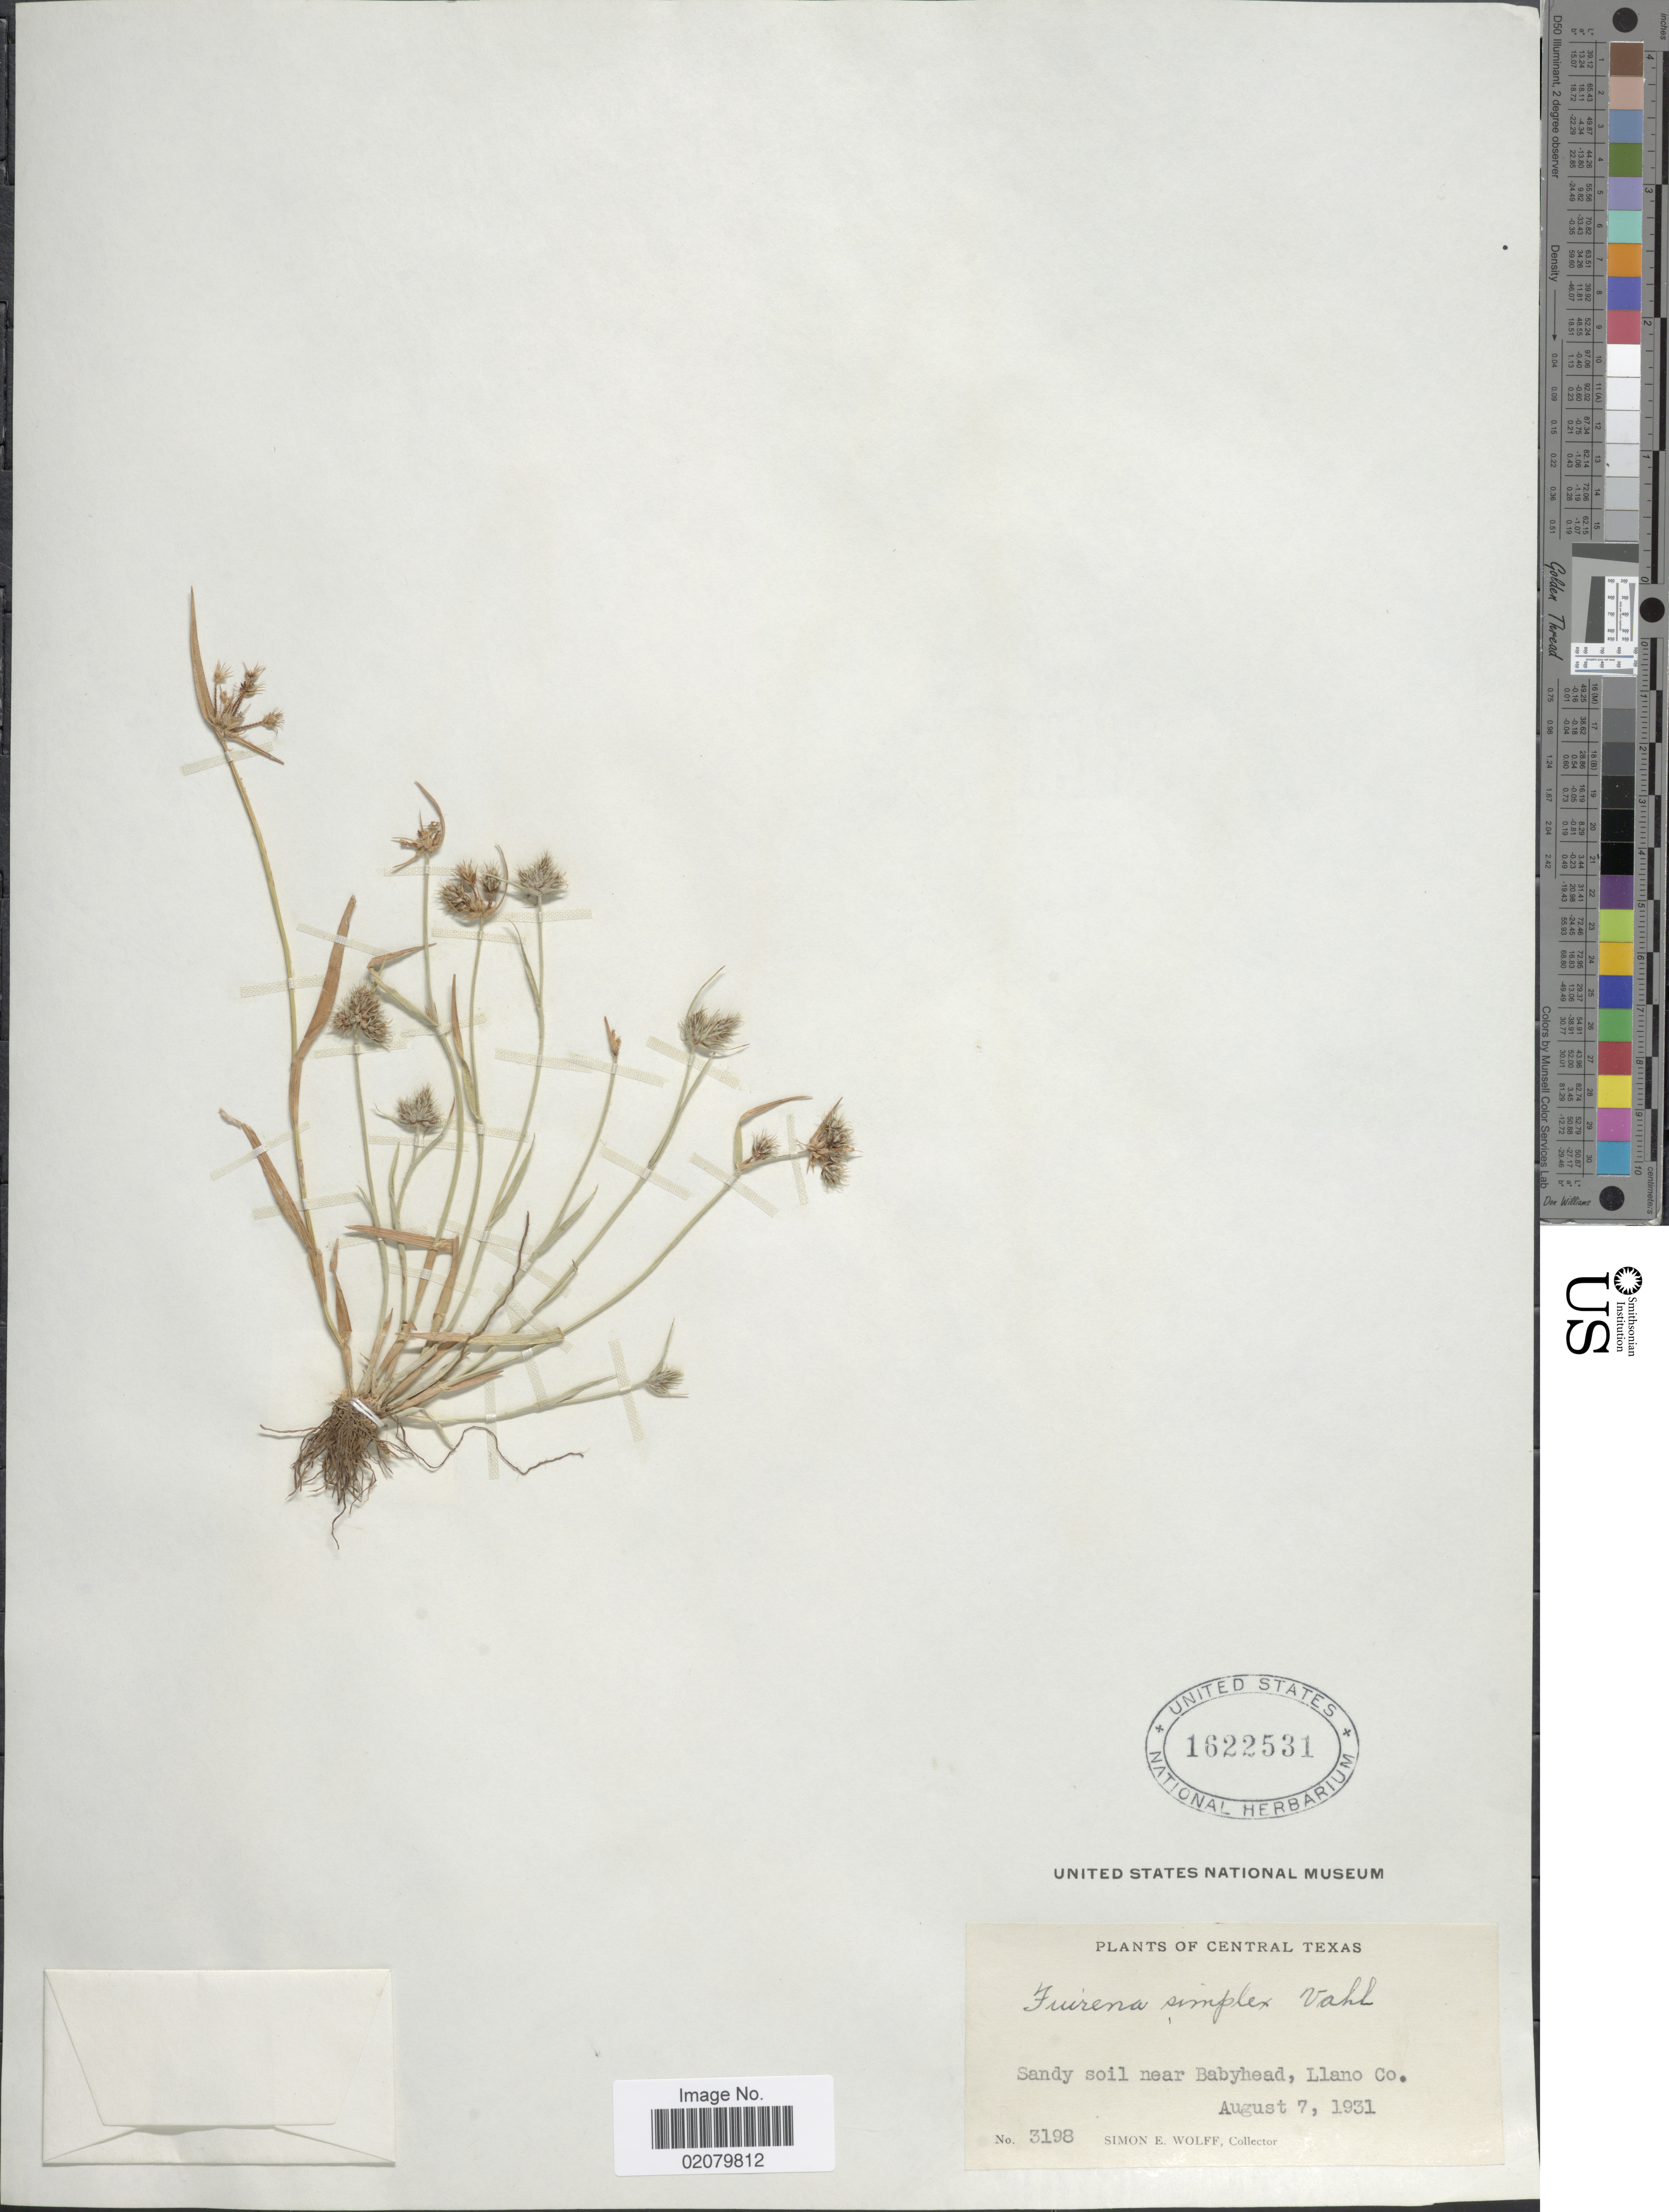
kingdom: Plantae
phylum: Tracheophyta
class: Liliopsida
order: Poales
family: Cyperaceae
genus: Fuirena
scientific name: Fuirena simplex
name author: Vahl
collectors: S. E. Wolff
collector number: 3198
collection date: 1931-08-07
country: United States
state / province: Texas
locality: Central Texas, near Babyhead, Llano Co.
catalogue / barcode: US 1622531